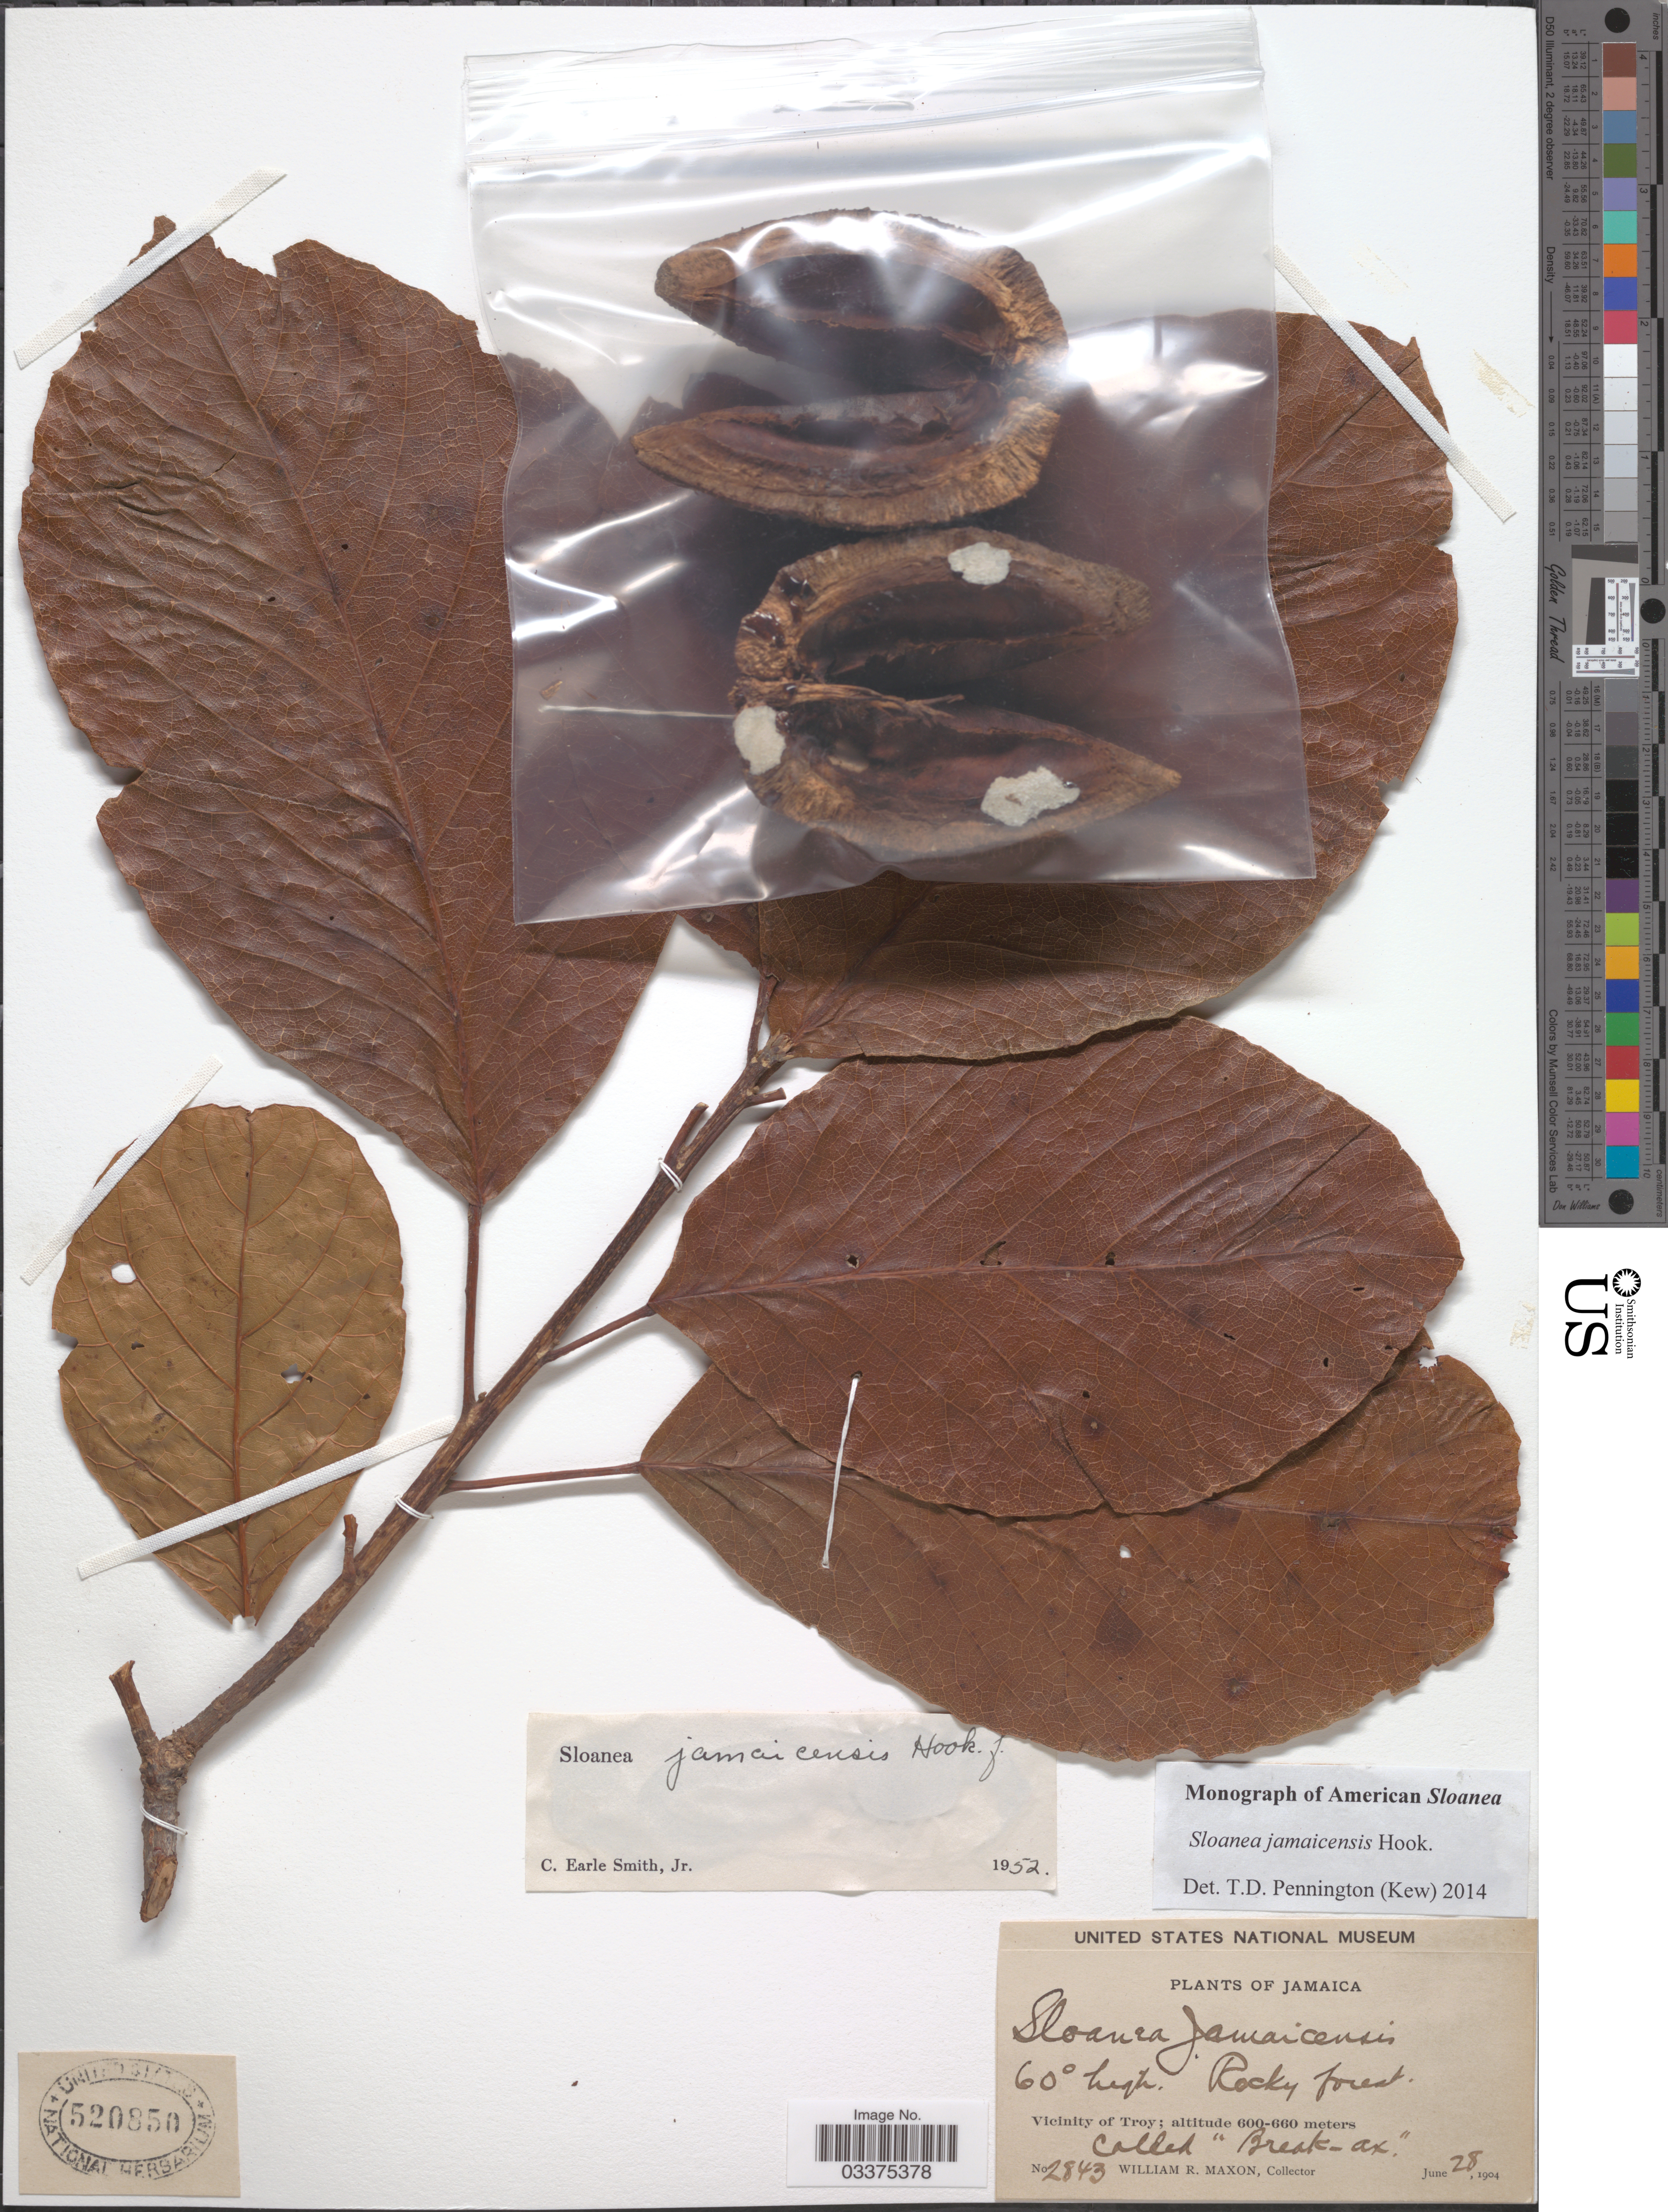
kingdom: Plantae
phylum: Tracheophyta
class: Magnoliopsida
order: Oxalidales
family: Elaeocarpaceae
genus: Sloanea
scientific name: Sloanea jamaicensis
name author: Hook.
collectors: W. R. Maxon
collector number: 2843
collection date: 1904-06-28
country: Jamaica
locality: Vicinity of Troy.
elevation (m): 600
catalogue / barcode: US 520850